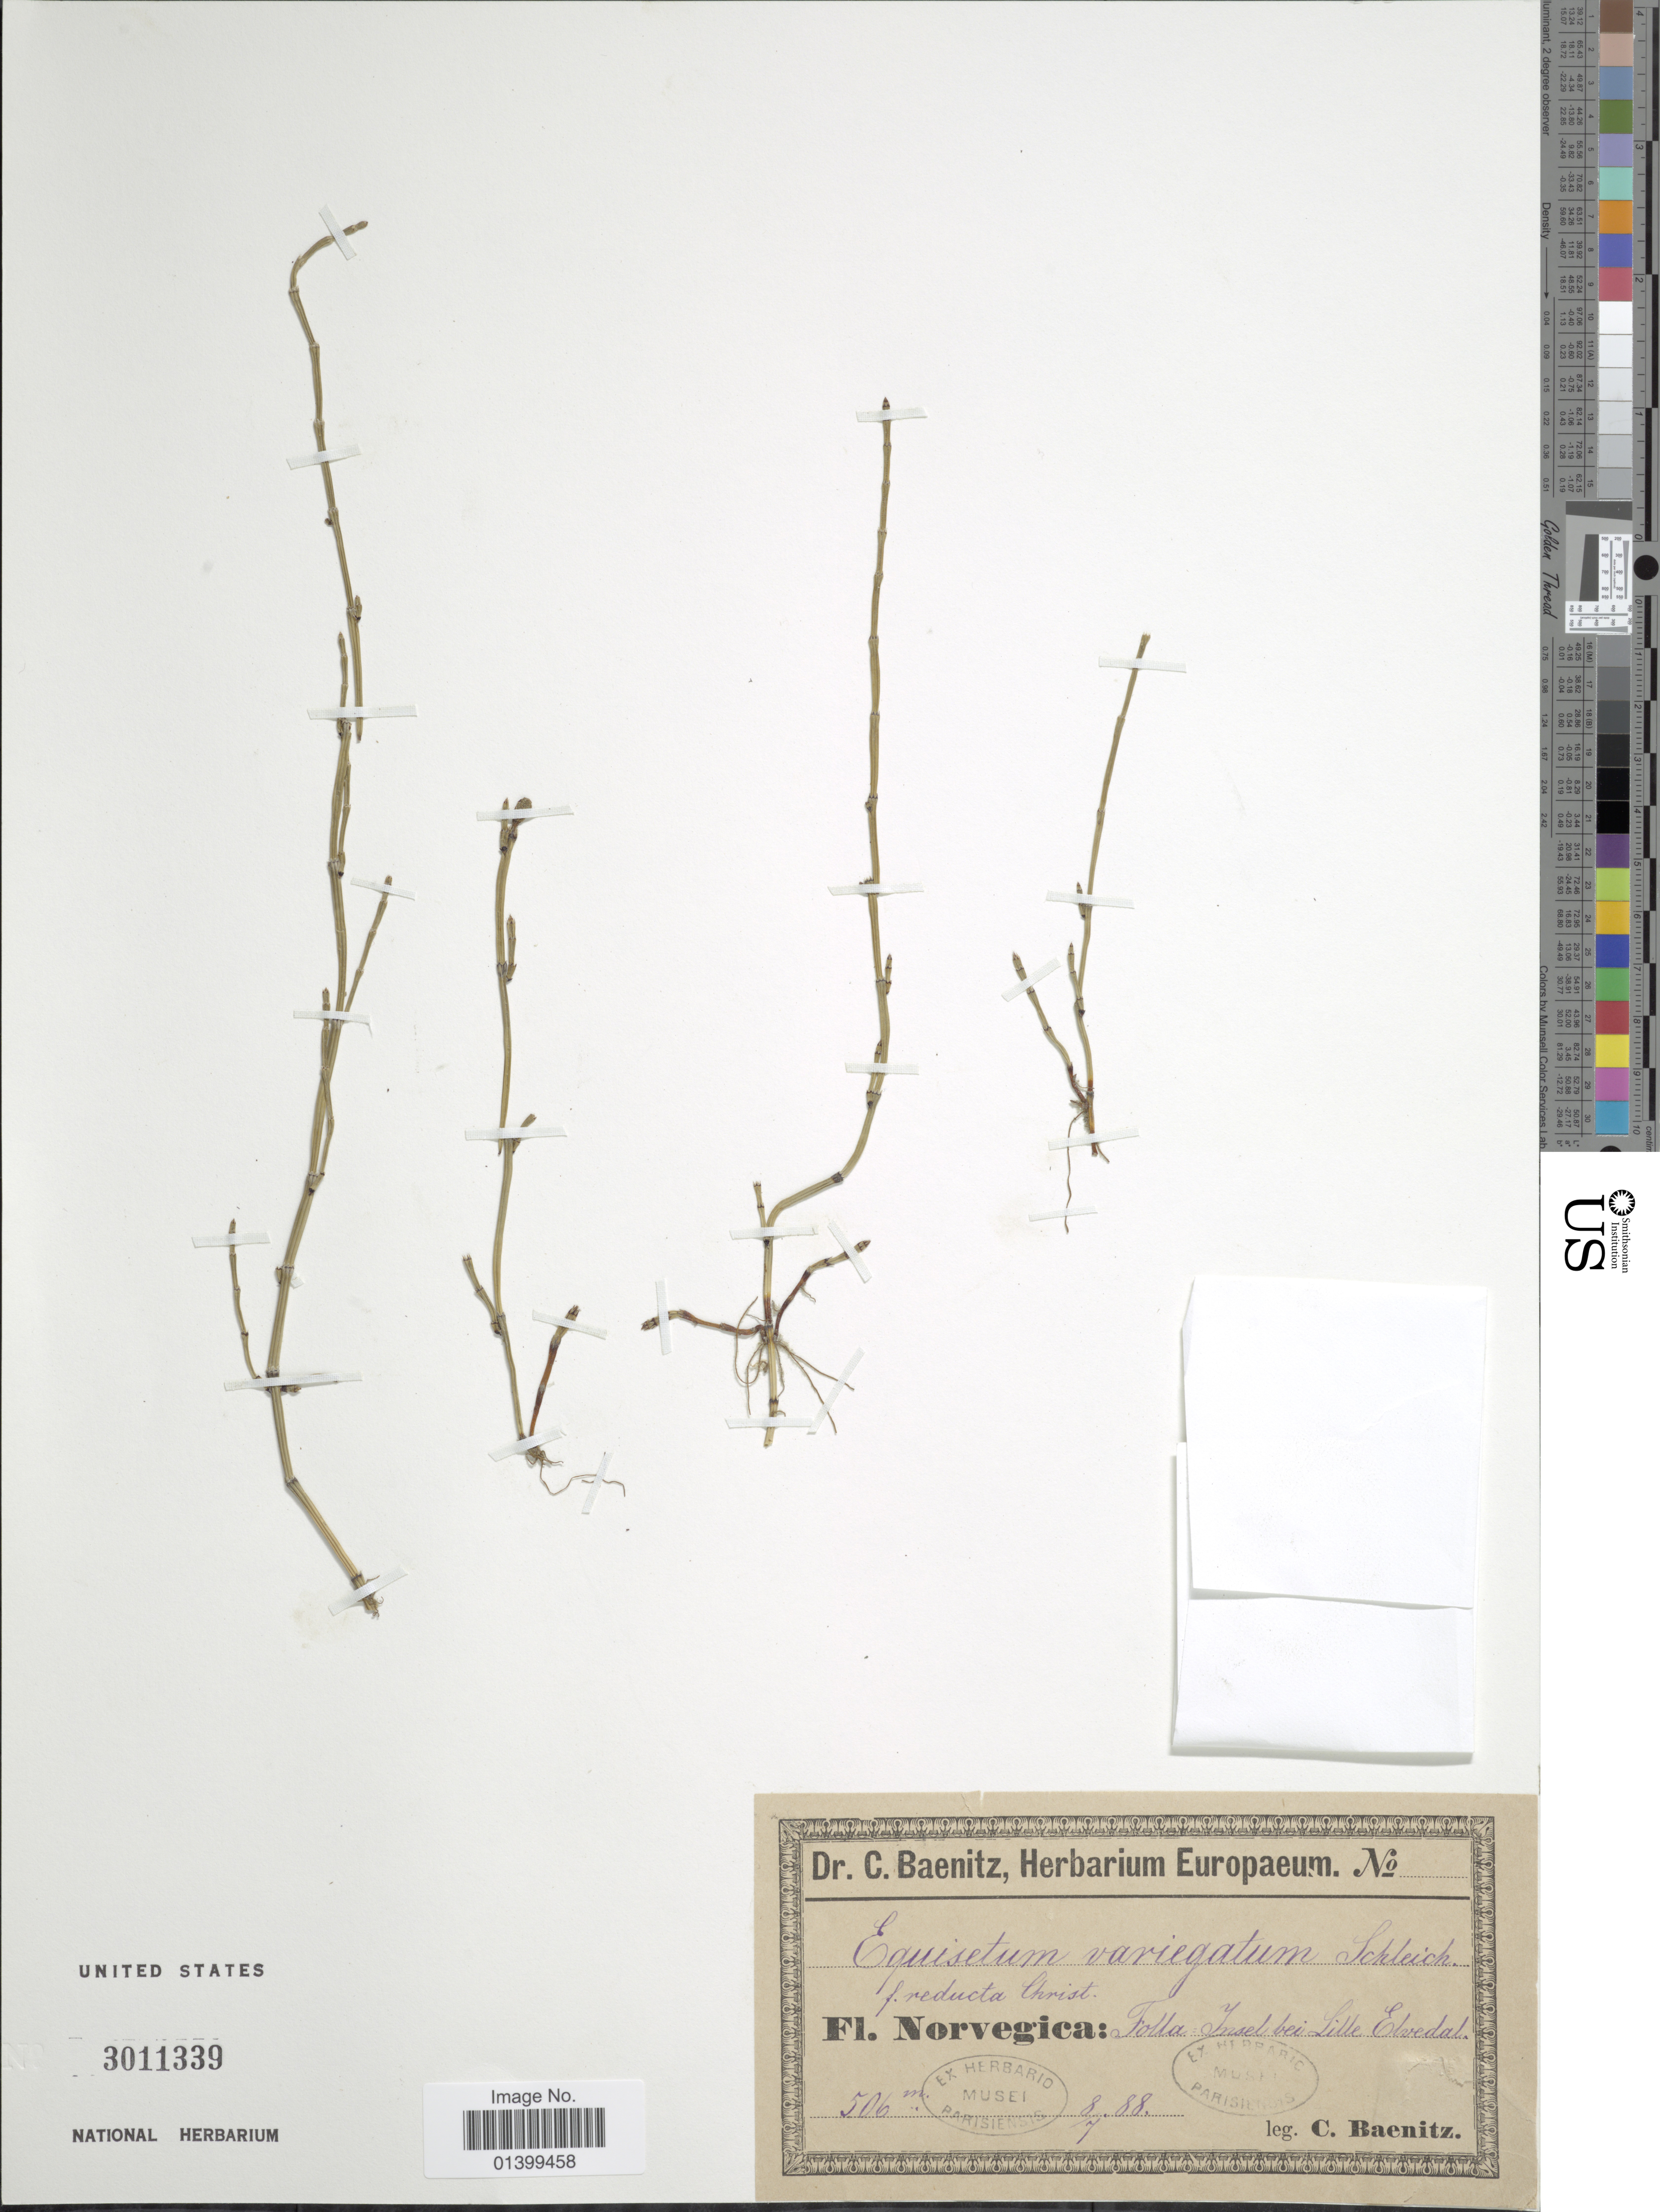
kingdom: Plantae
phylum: Tracheophyta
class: Polypodiopsida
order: Equisetales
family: Equisetaceae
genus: Equisetum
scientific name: Equisetum variegatum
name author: Schleich. ex F. Weber & D. Mohr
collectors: C. G. Baenitz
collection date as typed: Transcribed d/m/y: 8/7/88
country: Norway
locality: Norvegica: Folla Insel bei Lille Elvedal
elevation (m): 506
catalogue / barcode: US 3011339